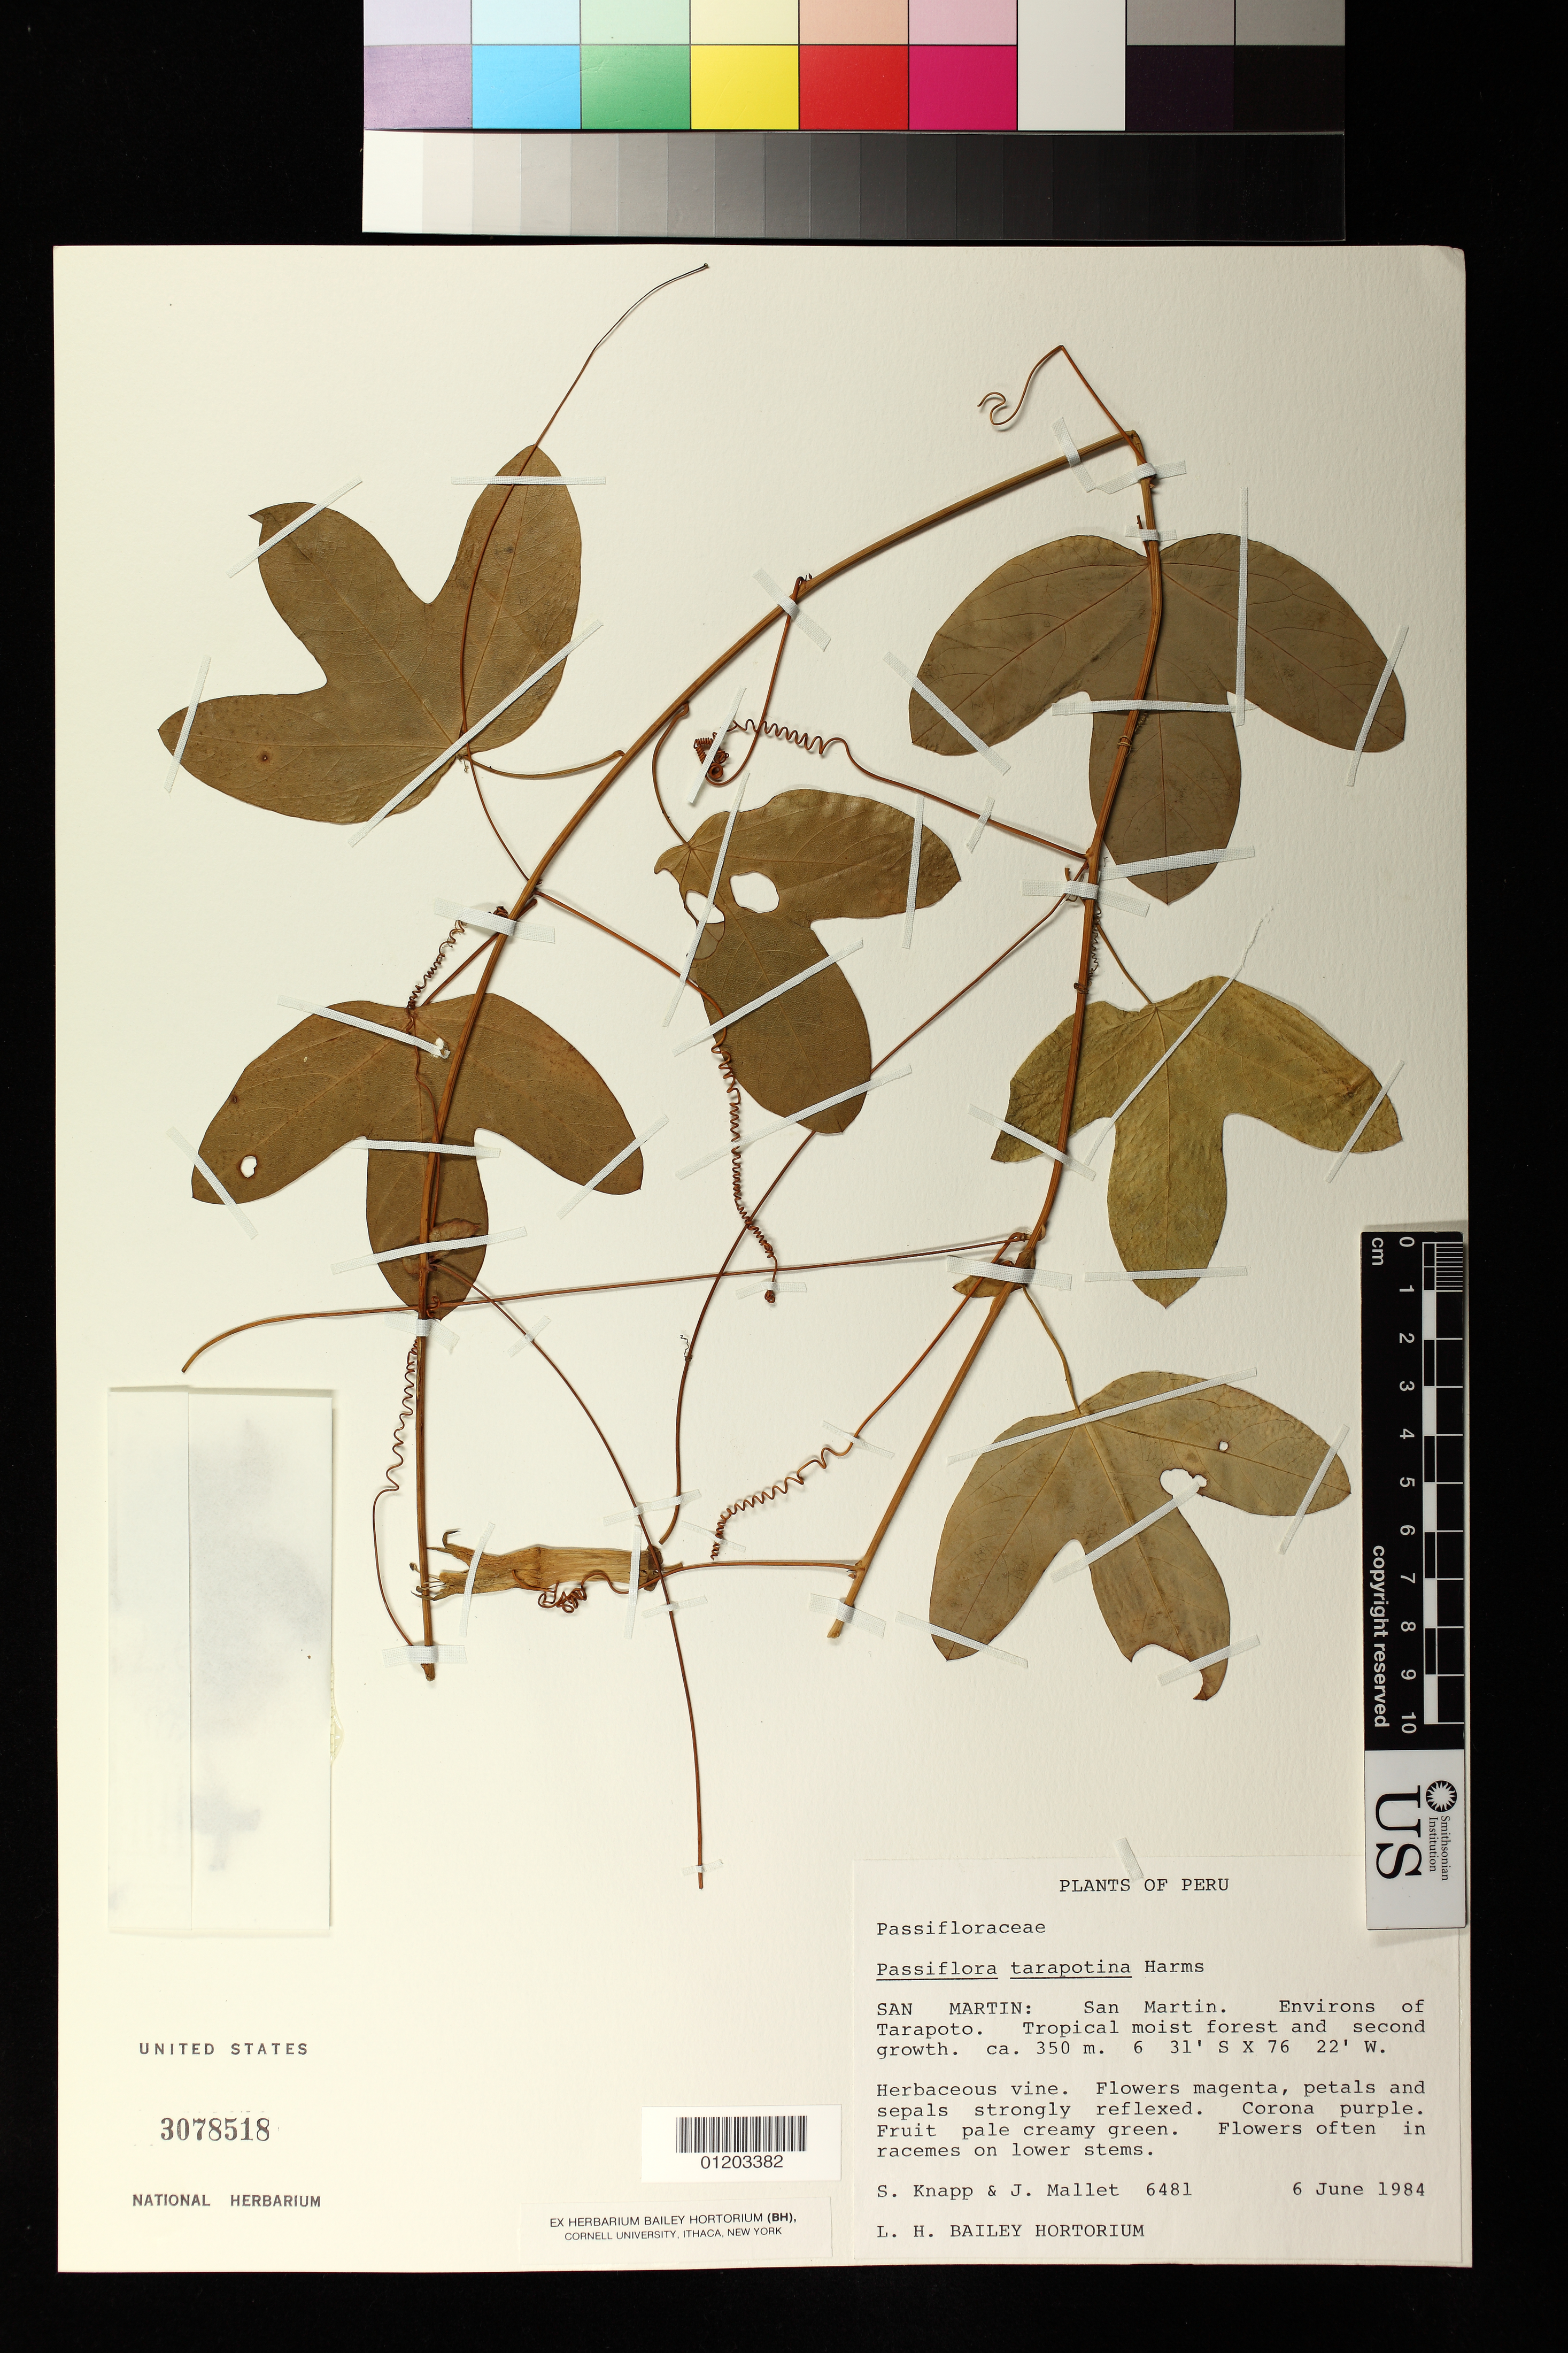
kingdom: Plantae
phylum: Tracheophyta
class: Magnoliopsida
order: Malpighiales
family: Passifloraceae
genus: Passiflora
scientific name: Passiflora tarapotina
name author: Harms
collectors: S. Knapp & J. Mallet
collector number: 6481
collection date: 1984-06-06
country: Peru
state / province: San Martín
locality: Environs of Tarapoto. Tropical moist forest and second growth.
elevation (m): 350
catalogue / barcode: US 3078518